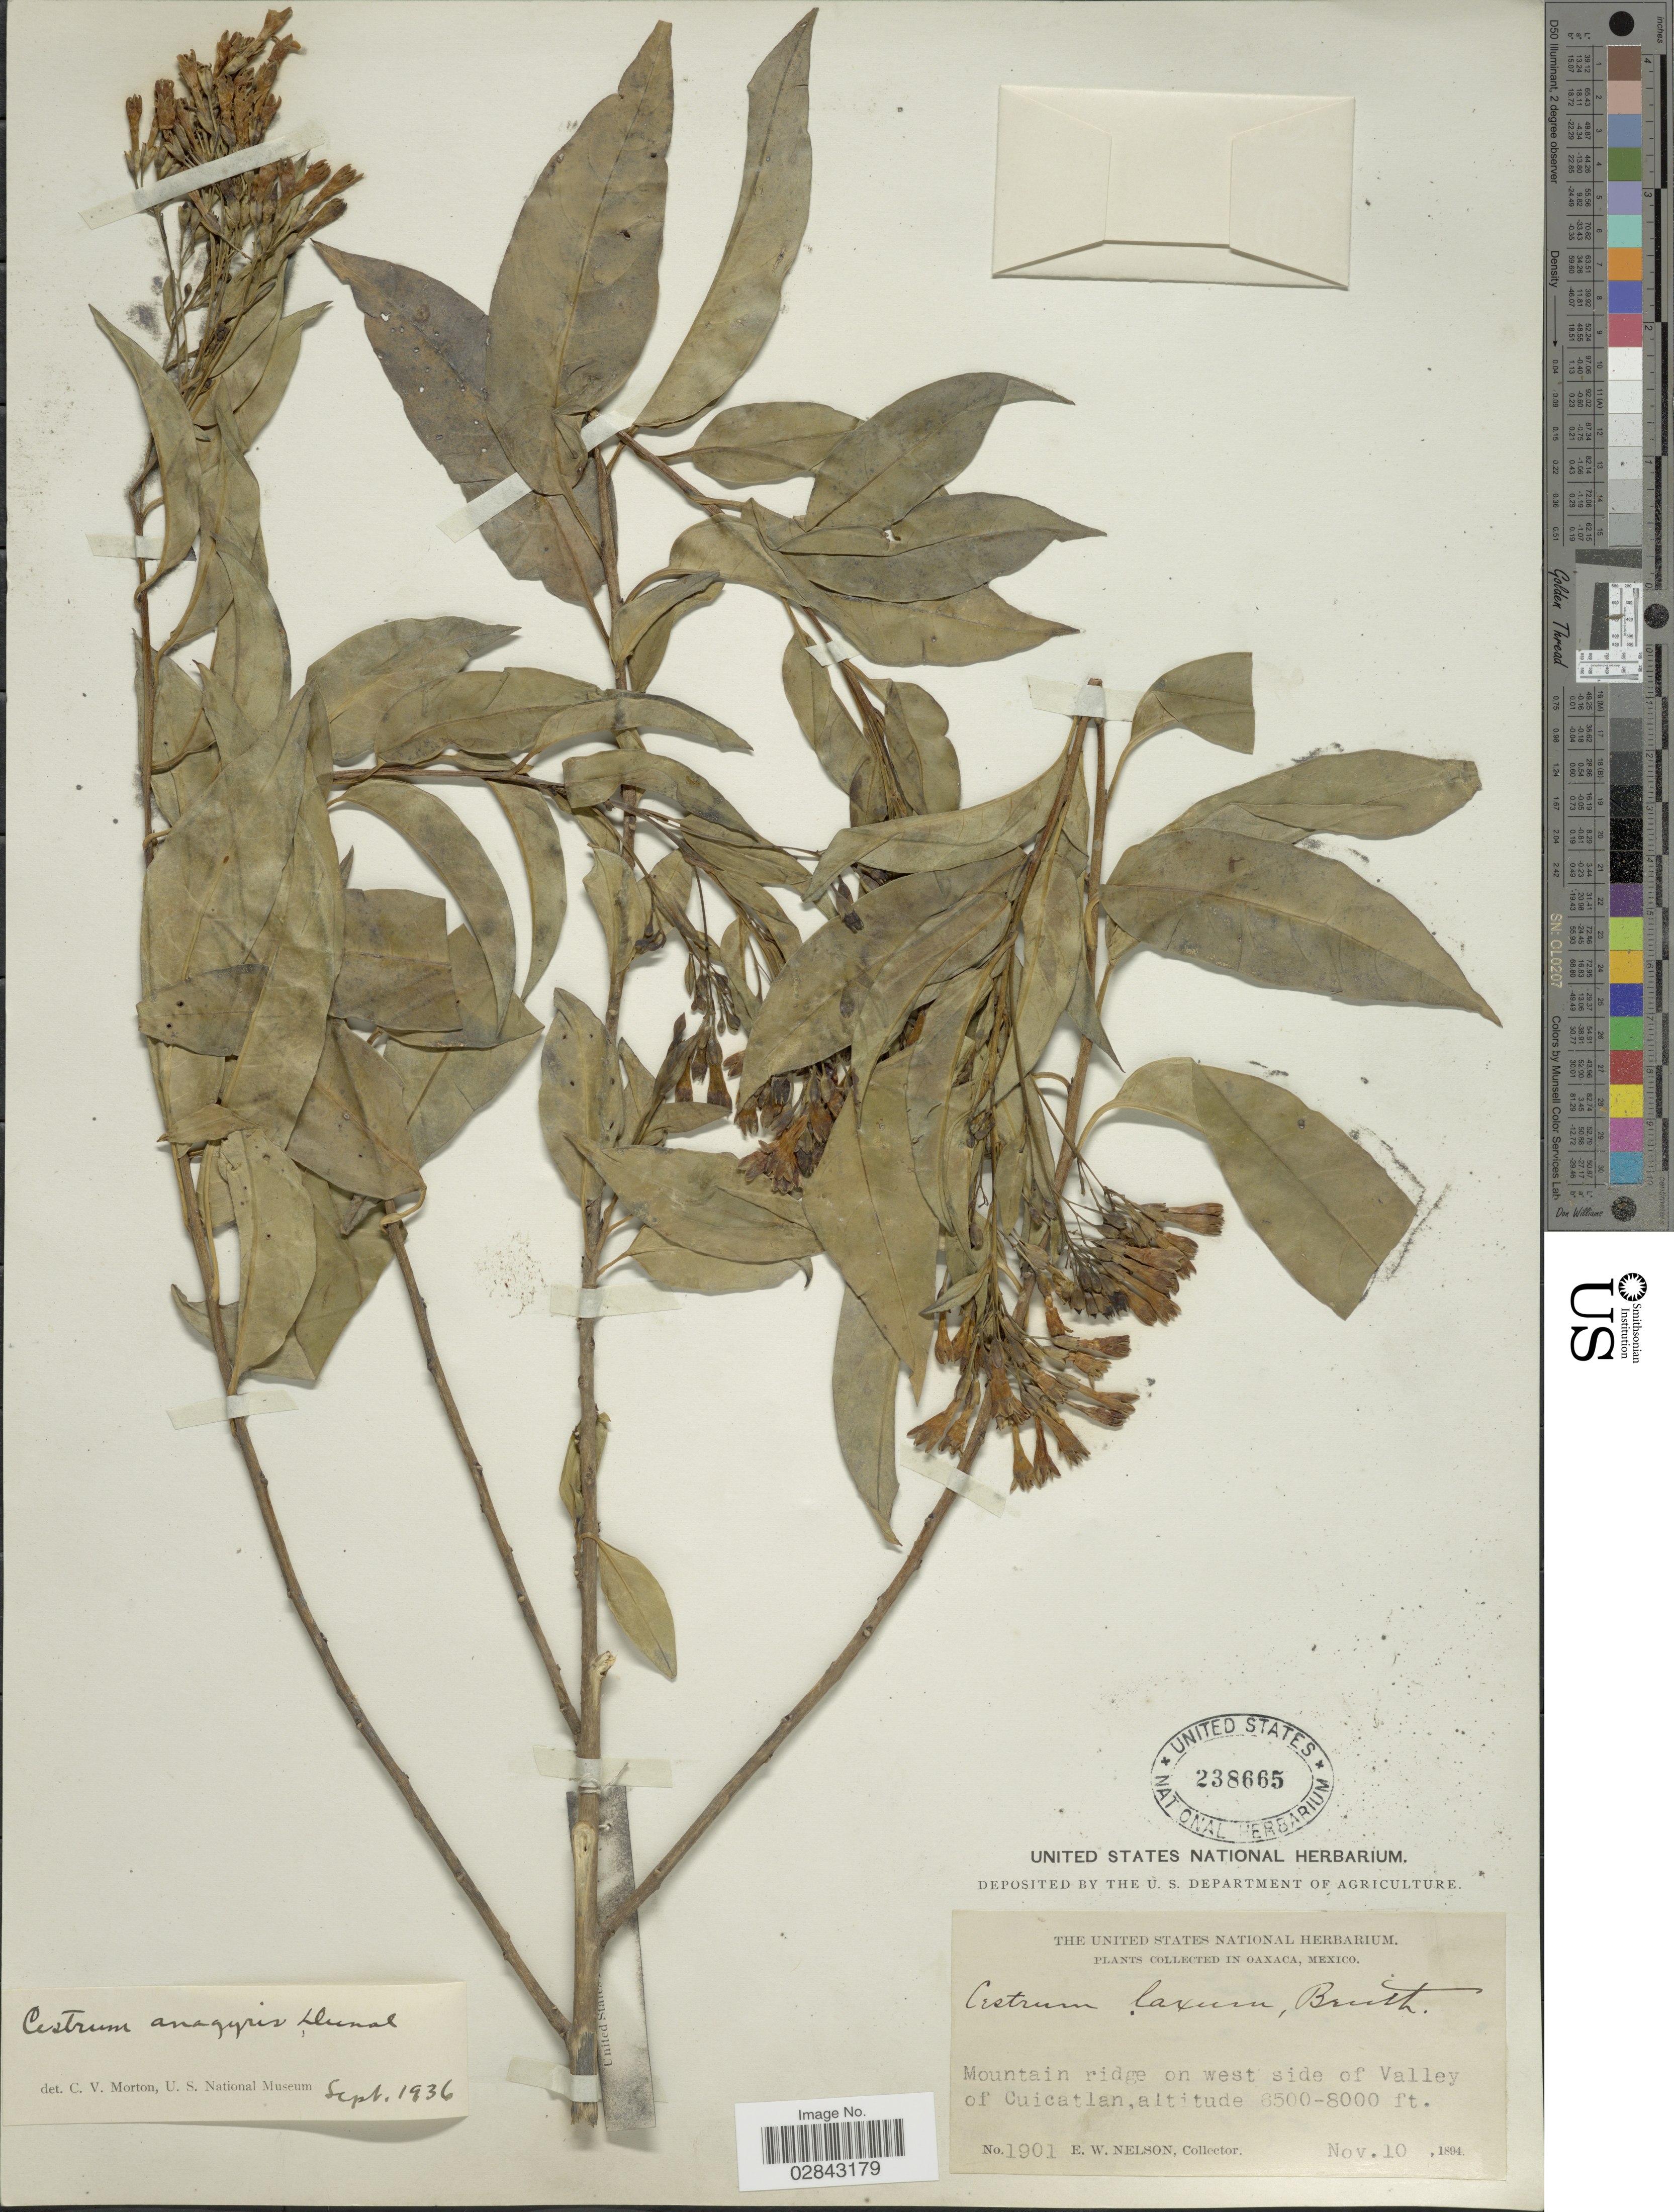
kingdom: Plantae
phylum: Tracheophyta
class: Magnoliopsida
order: Solanales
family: Solanaceae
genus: Cestrum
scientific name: Cestrum anagyris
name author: Dunal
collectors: E. W. Nelson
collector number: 1901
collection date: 1894-11-10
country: Mexico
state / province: Oaxaca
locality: Mountain ridge on west side of Valley of Cuicatlan.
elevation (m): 1981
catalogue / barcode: US 238665